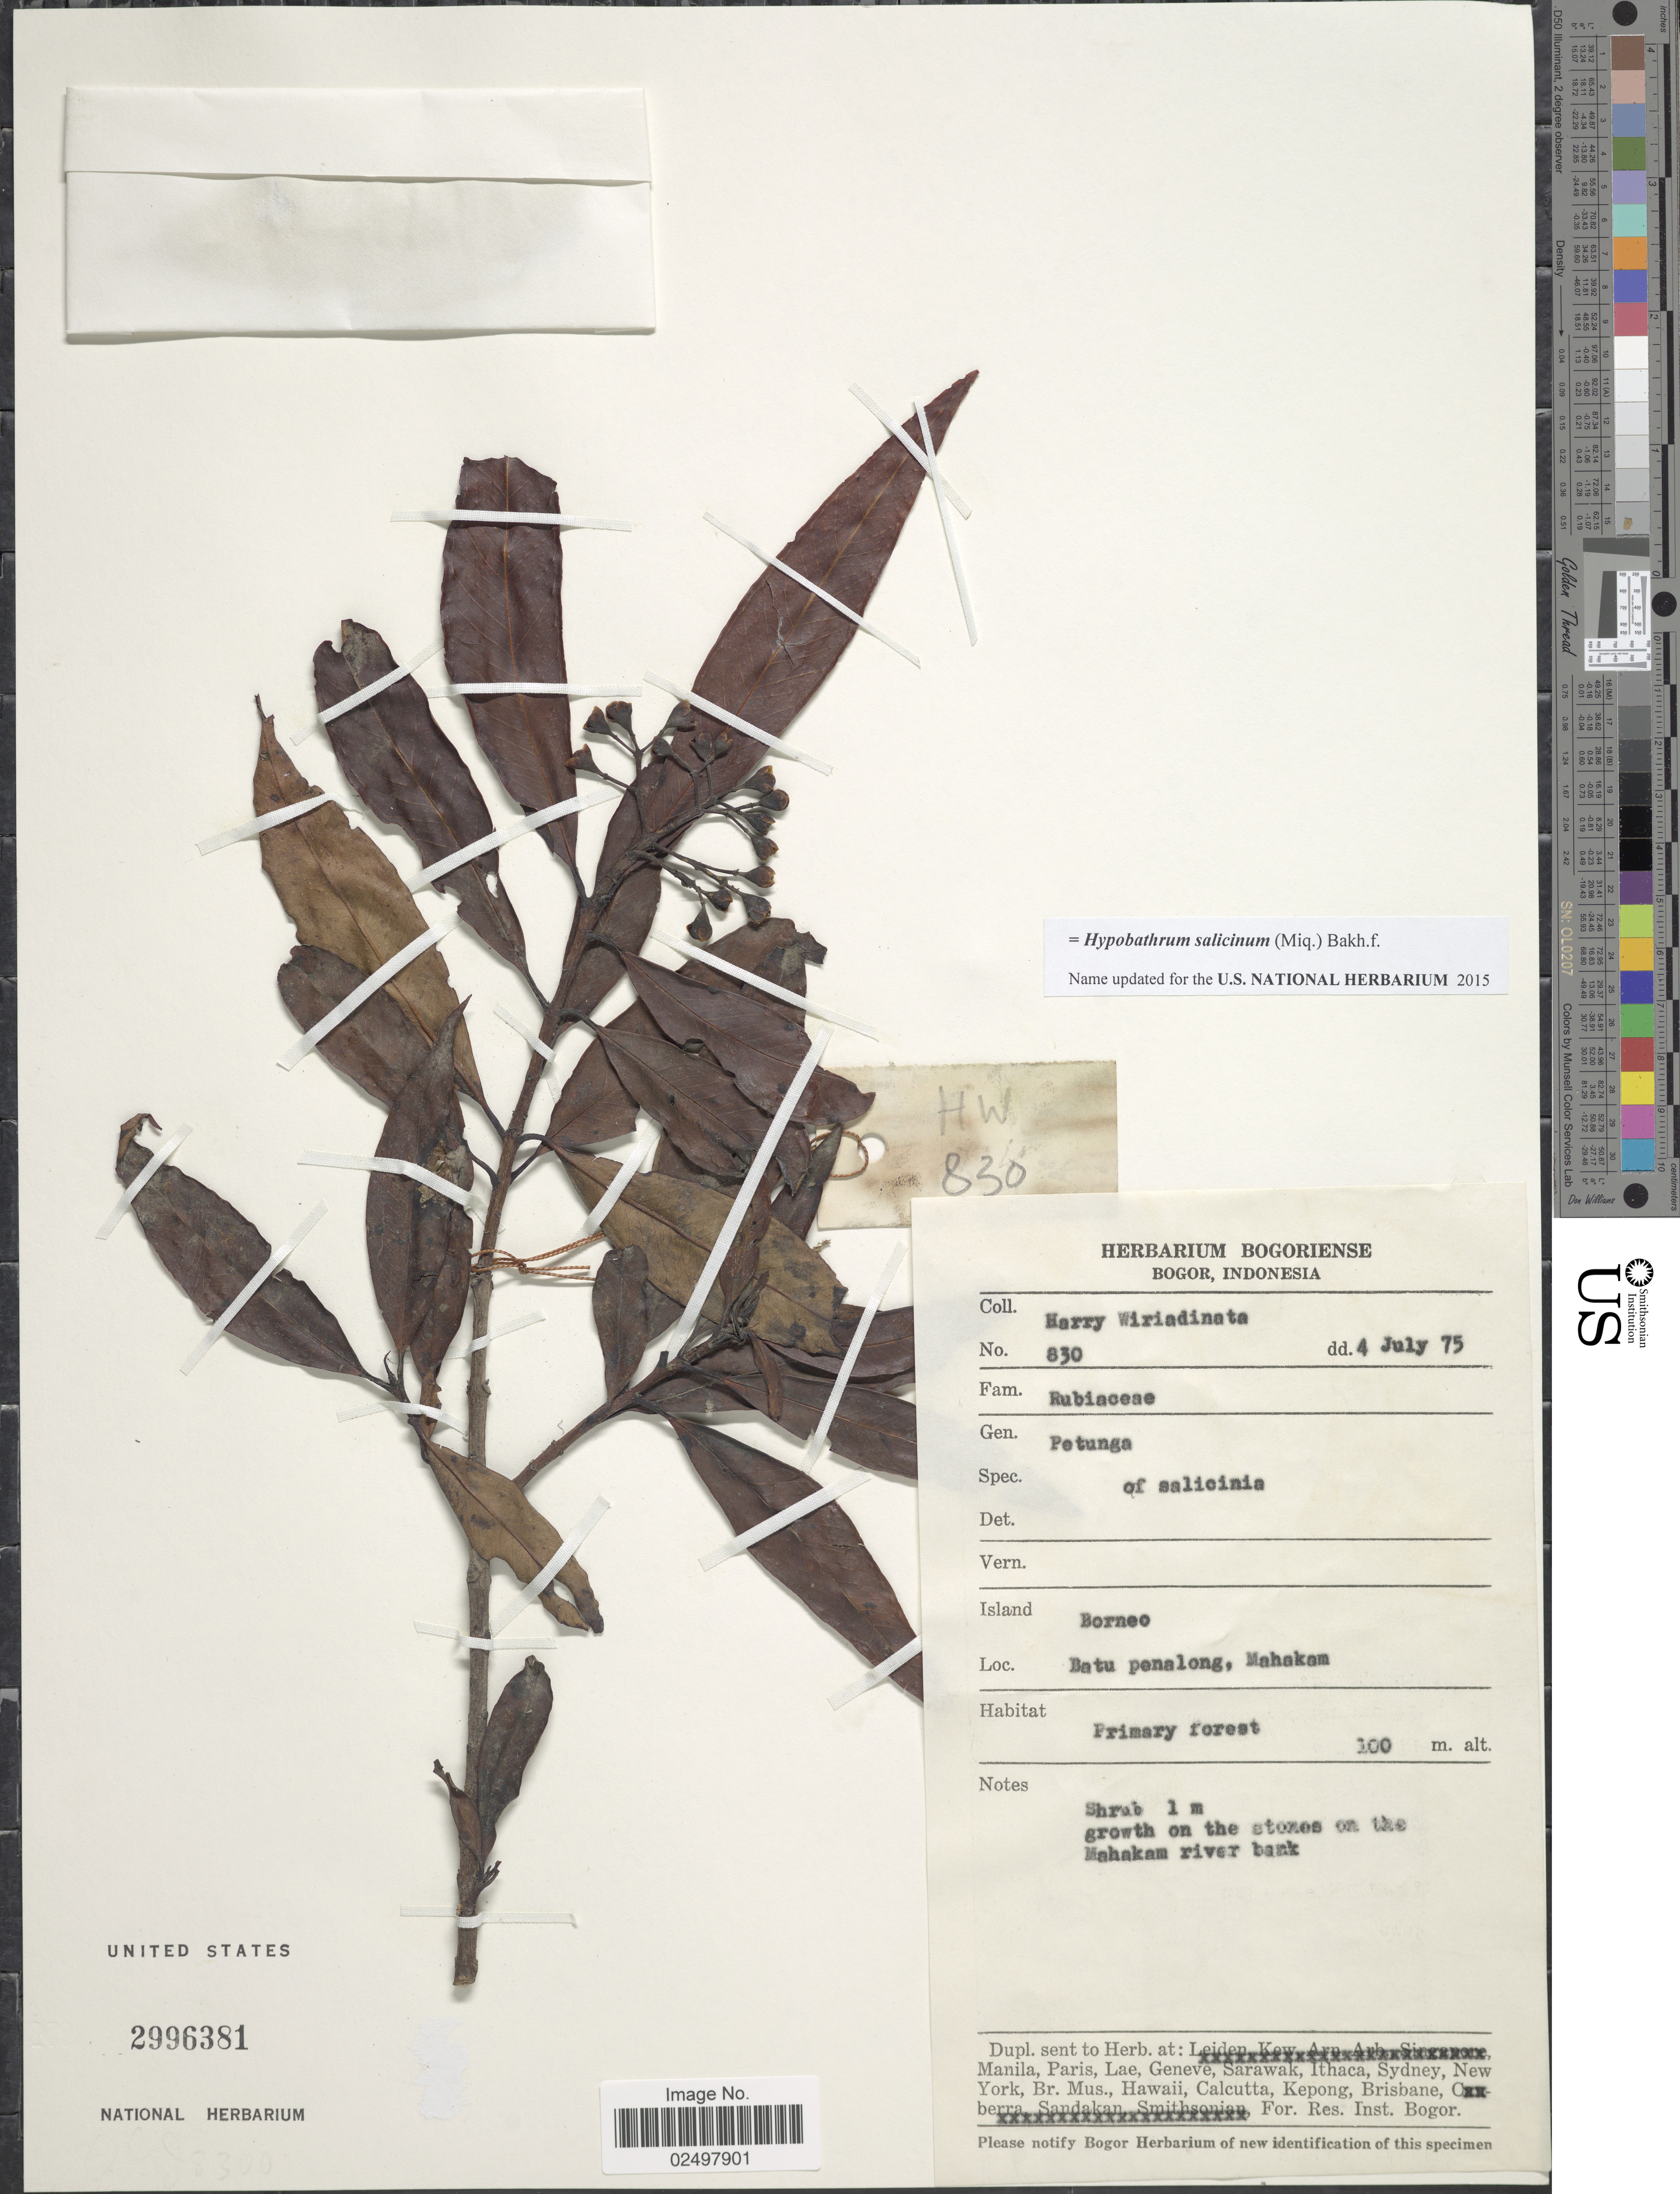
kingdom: Plantae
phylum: Tracheophyta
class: Magnoliopsida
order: Gentianales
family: Rubiaceae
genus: Hypobathrum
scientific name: Hypobathrum salicinium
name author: (Miq.) Bakh.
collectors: H. Wiriadinata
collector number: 830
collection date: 1975-07-04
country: Indonesia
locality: Island Borneo, Batu penalong, Mahakam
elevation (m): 100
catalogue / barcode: US 2996381